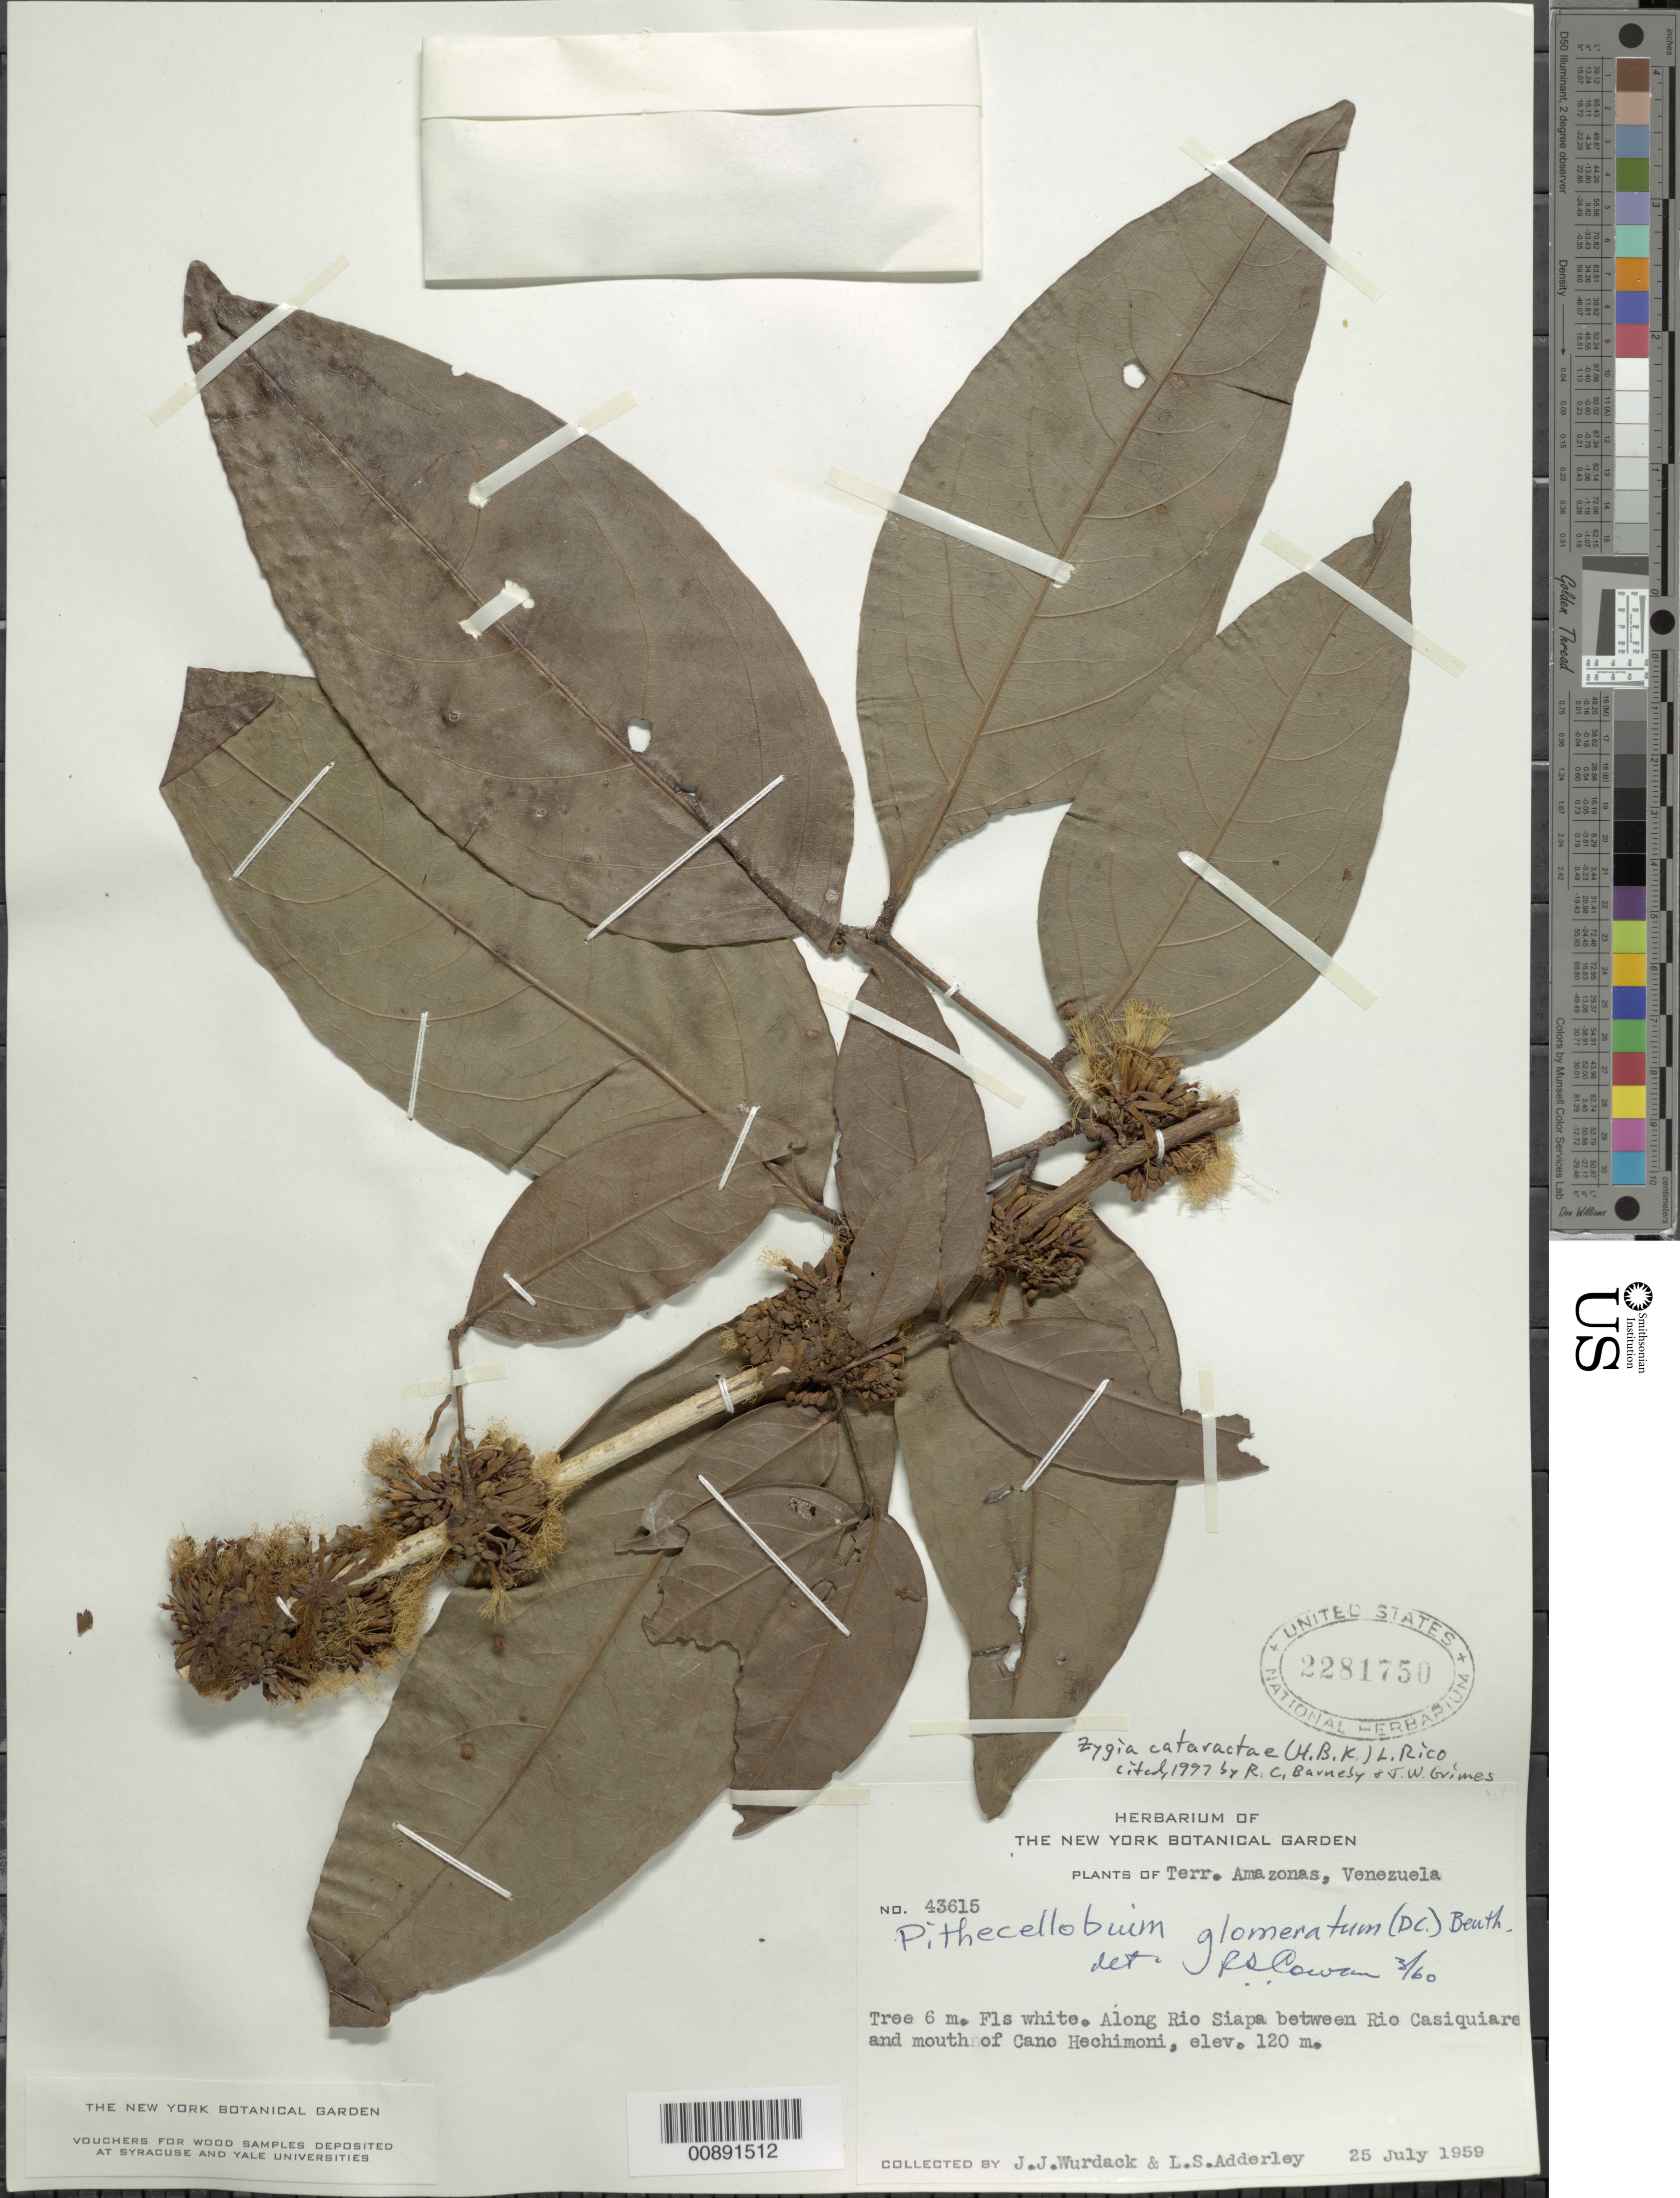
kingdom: Plantae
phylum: Tracheophyta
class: Magnoliopsida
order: Fabales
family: Fabaceae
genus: Zygia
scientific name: Zygia cataractae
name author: (Kunth) L. Rico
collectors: J. J. Wurdack & L. S. Adderley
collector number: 43615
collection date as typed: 25-Jul-59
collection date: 1959-07-25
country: Venezuela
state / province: Amazonas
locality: Río Siapa, between Río Casiquiare & mouth of Caño Hechimoni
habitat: Along river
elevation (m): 120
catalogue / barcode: US 2281750